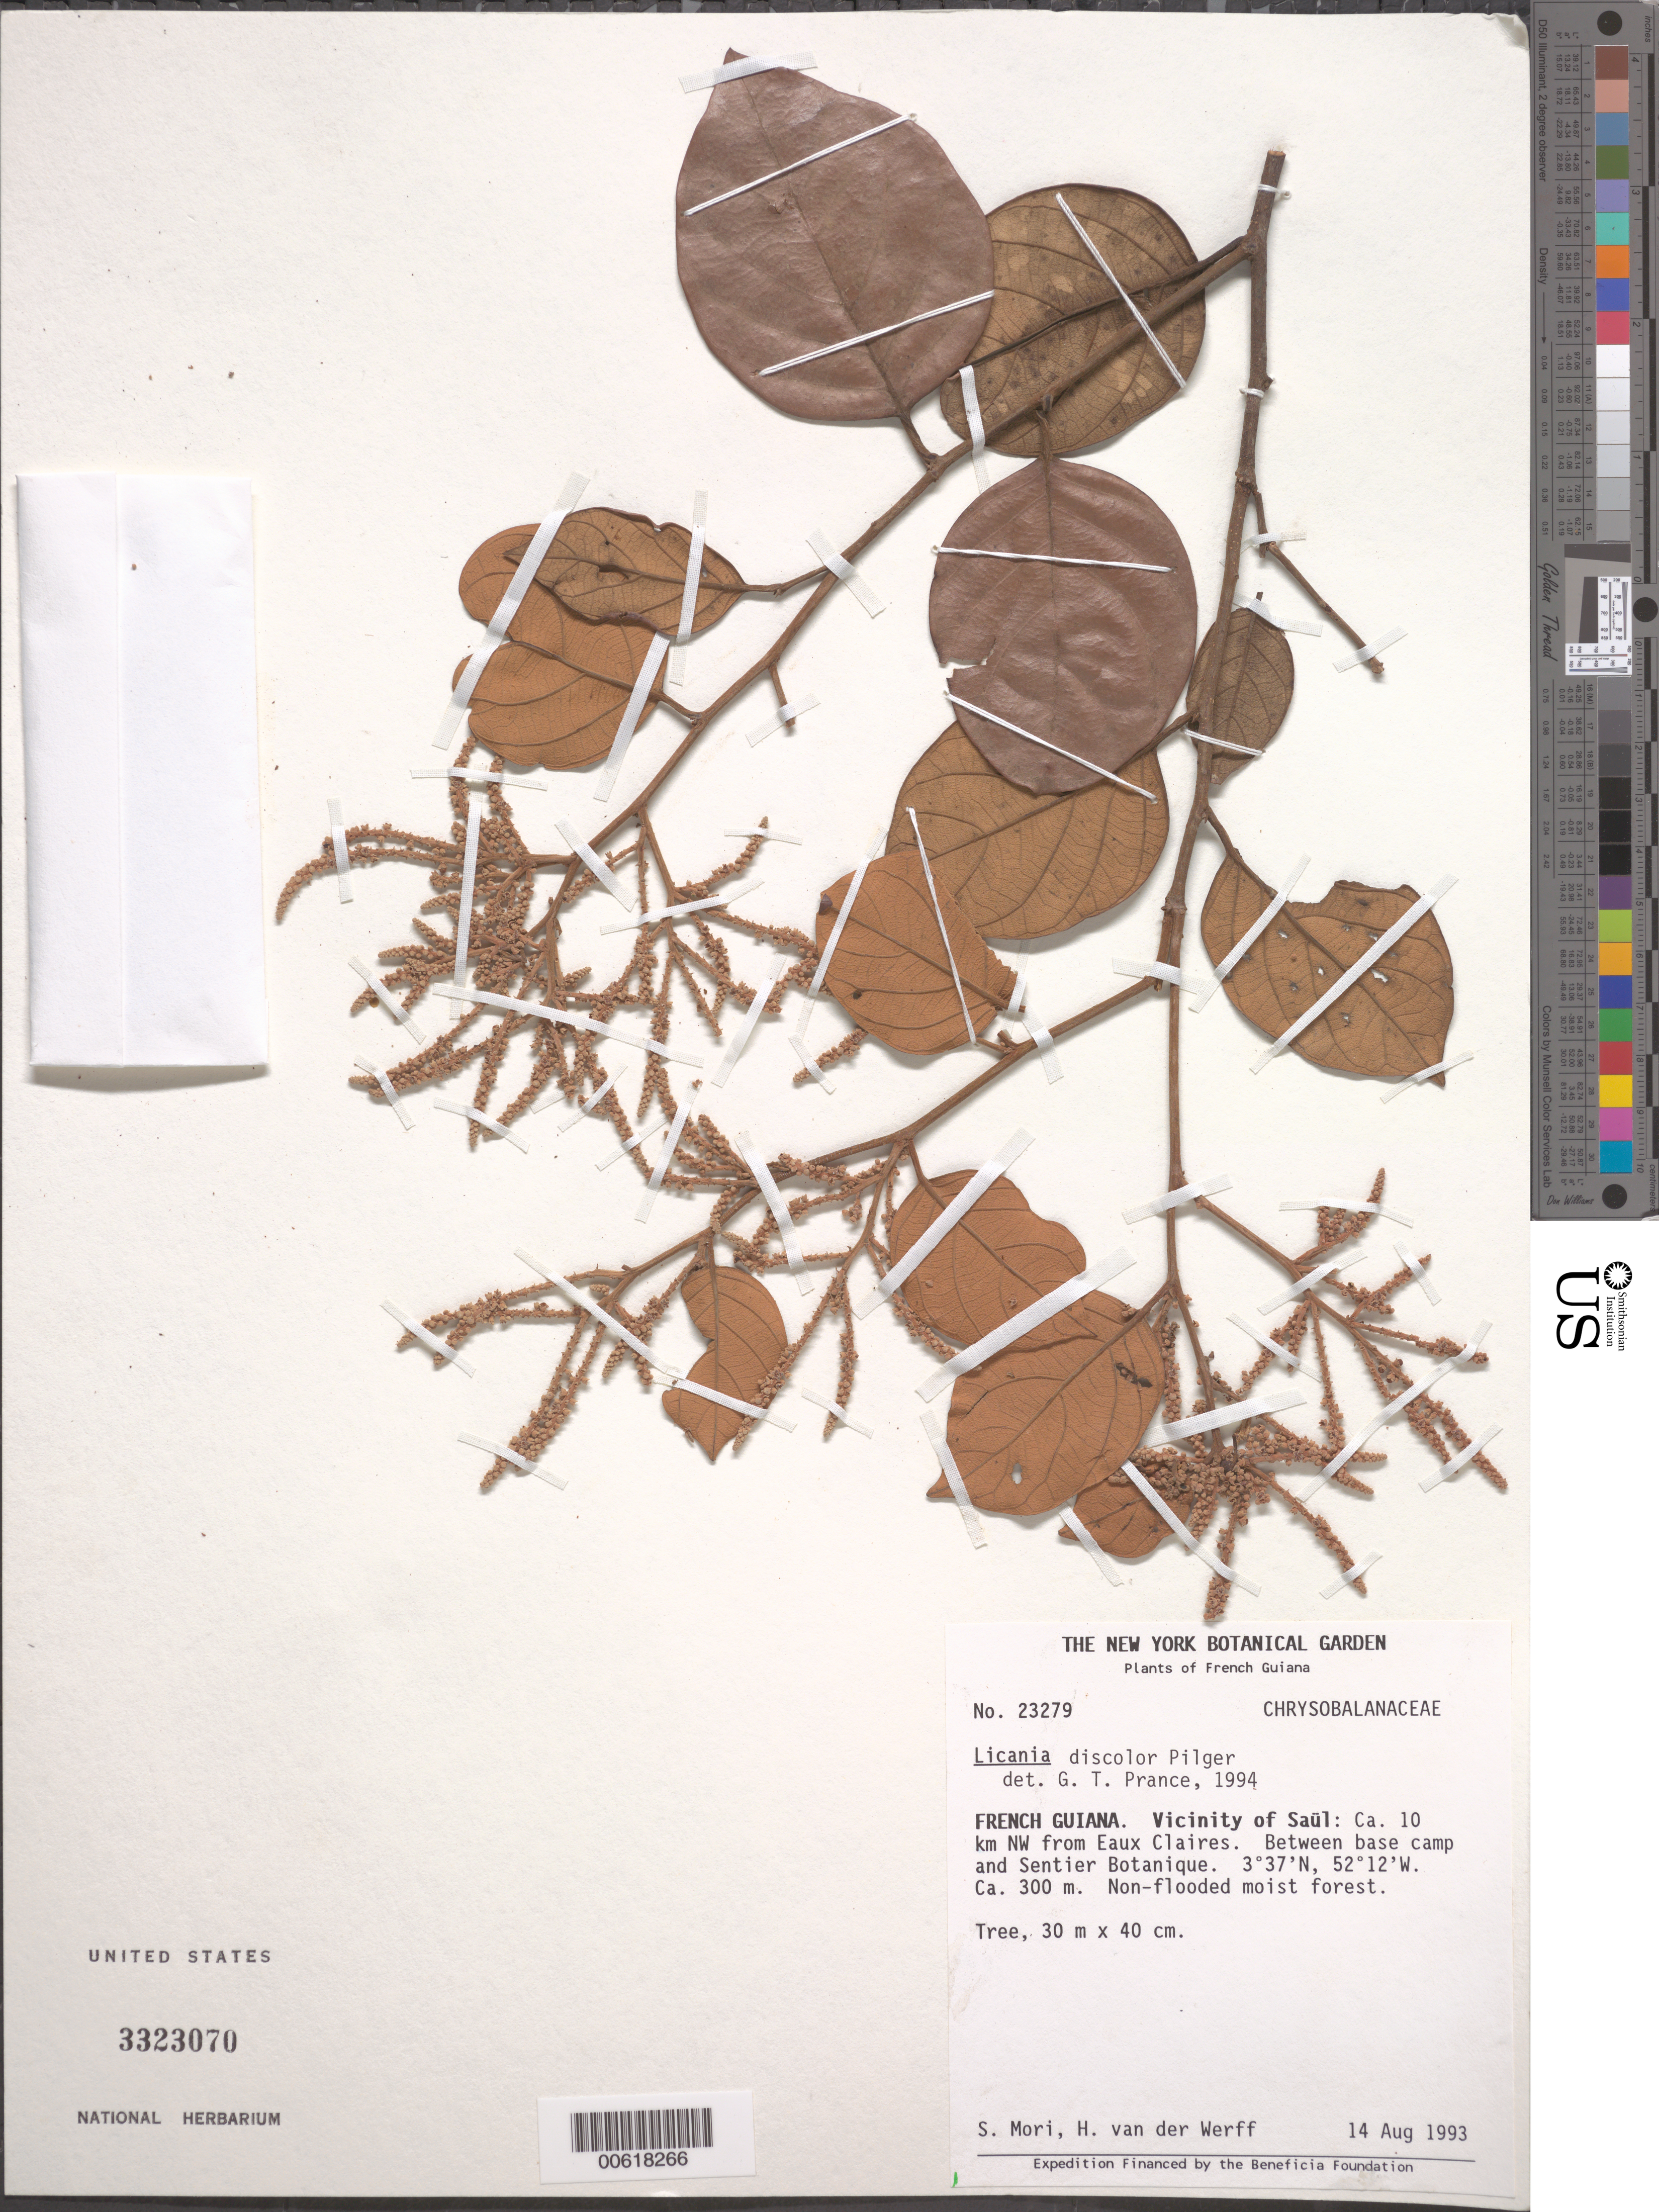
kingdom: Plantae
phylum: Tracheophyta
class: Magnoliopsida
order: Malpighiales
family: Chrysobalanaceae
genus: Licania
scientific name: Licania discolor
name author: Pilg.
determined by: Prance, G. T.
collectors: S. Mori & H. van der Werff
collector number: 23279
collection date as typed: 14-Aug-93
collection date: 1993-08-14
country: French Guiana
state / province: Saint-Laurent-du-Maroni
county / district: Saül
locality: Saül and vic., ca. 10 km NW from Eaux Claires, between Base camp and Sentier Botanique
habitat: Non-flooded moist forest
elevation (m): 300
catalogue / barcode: US 3323070